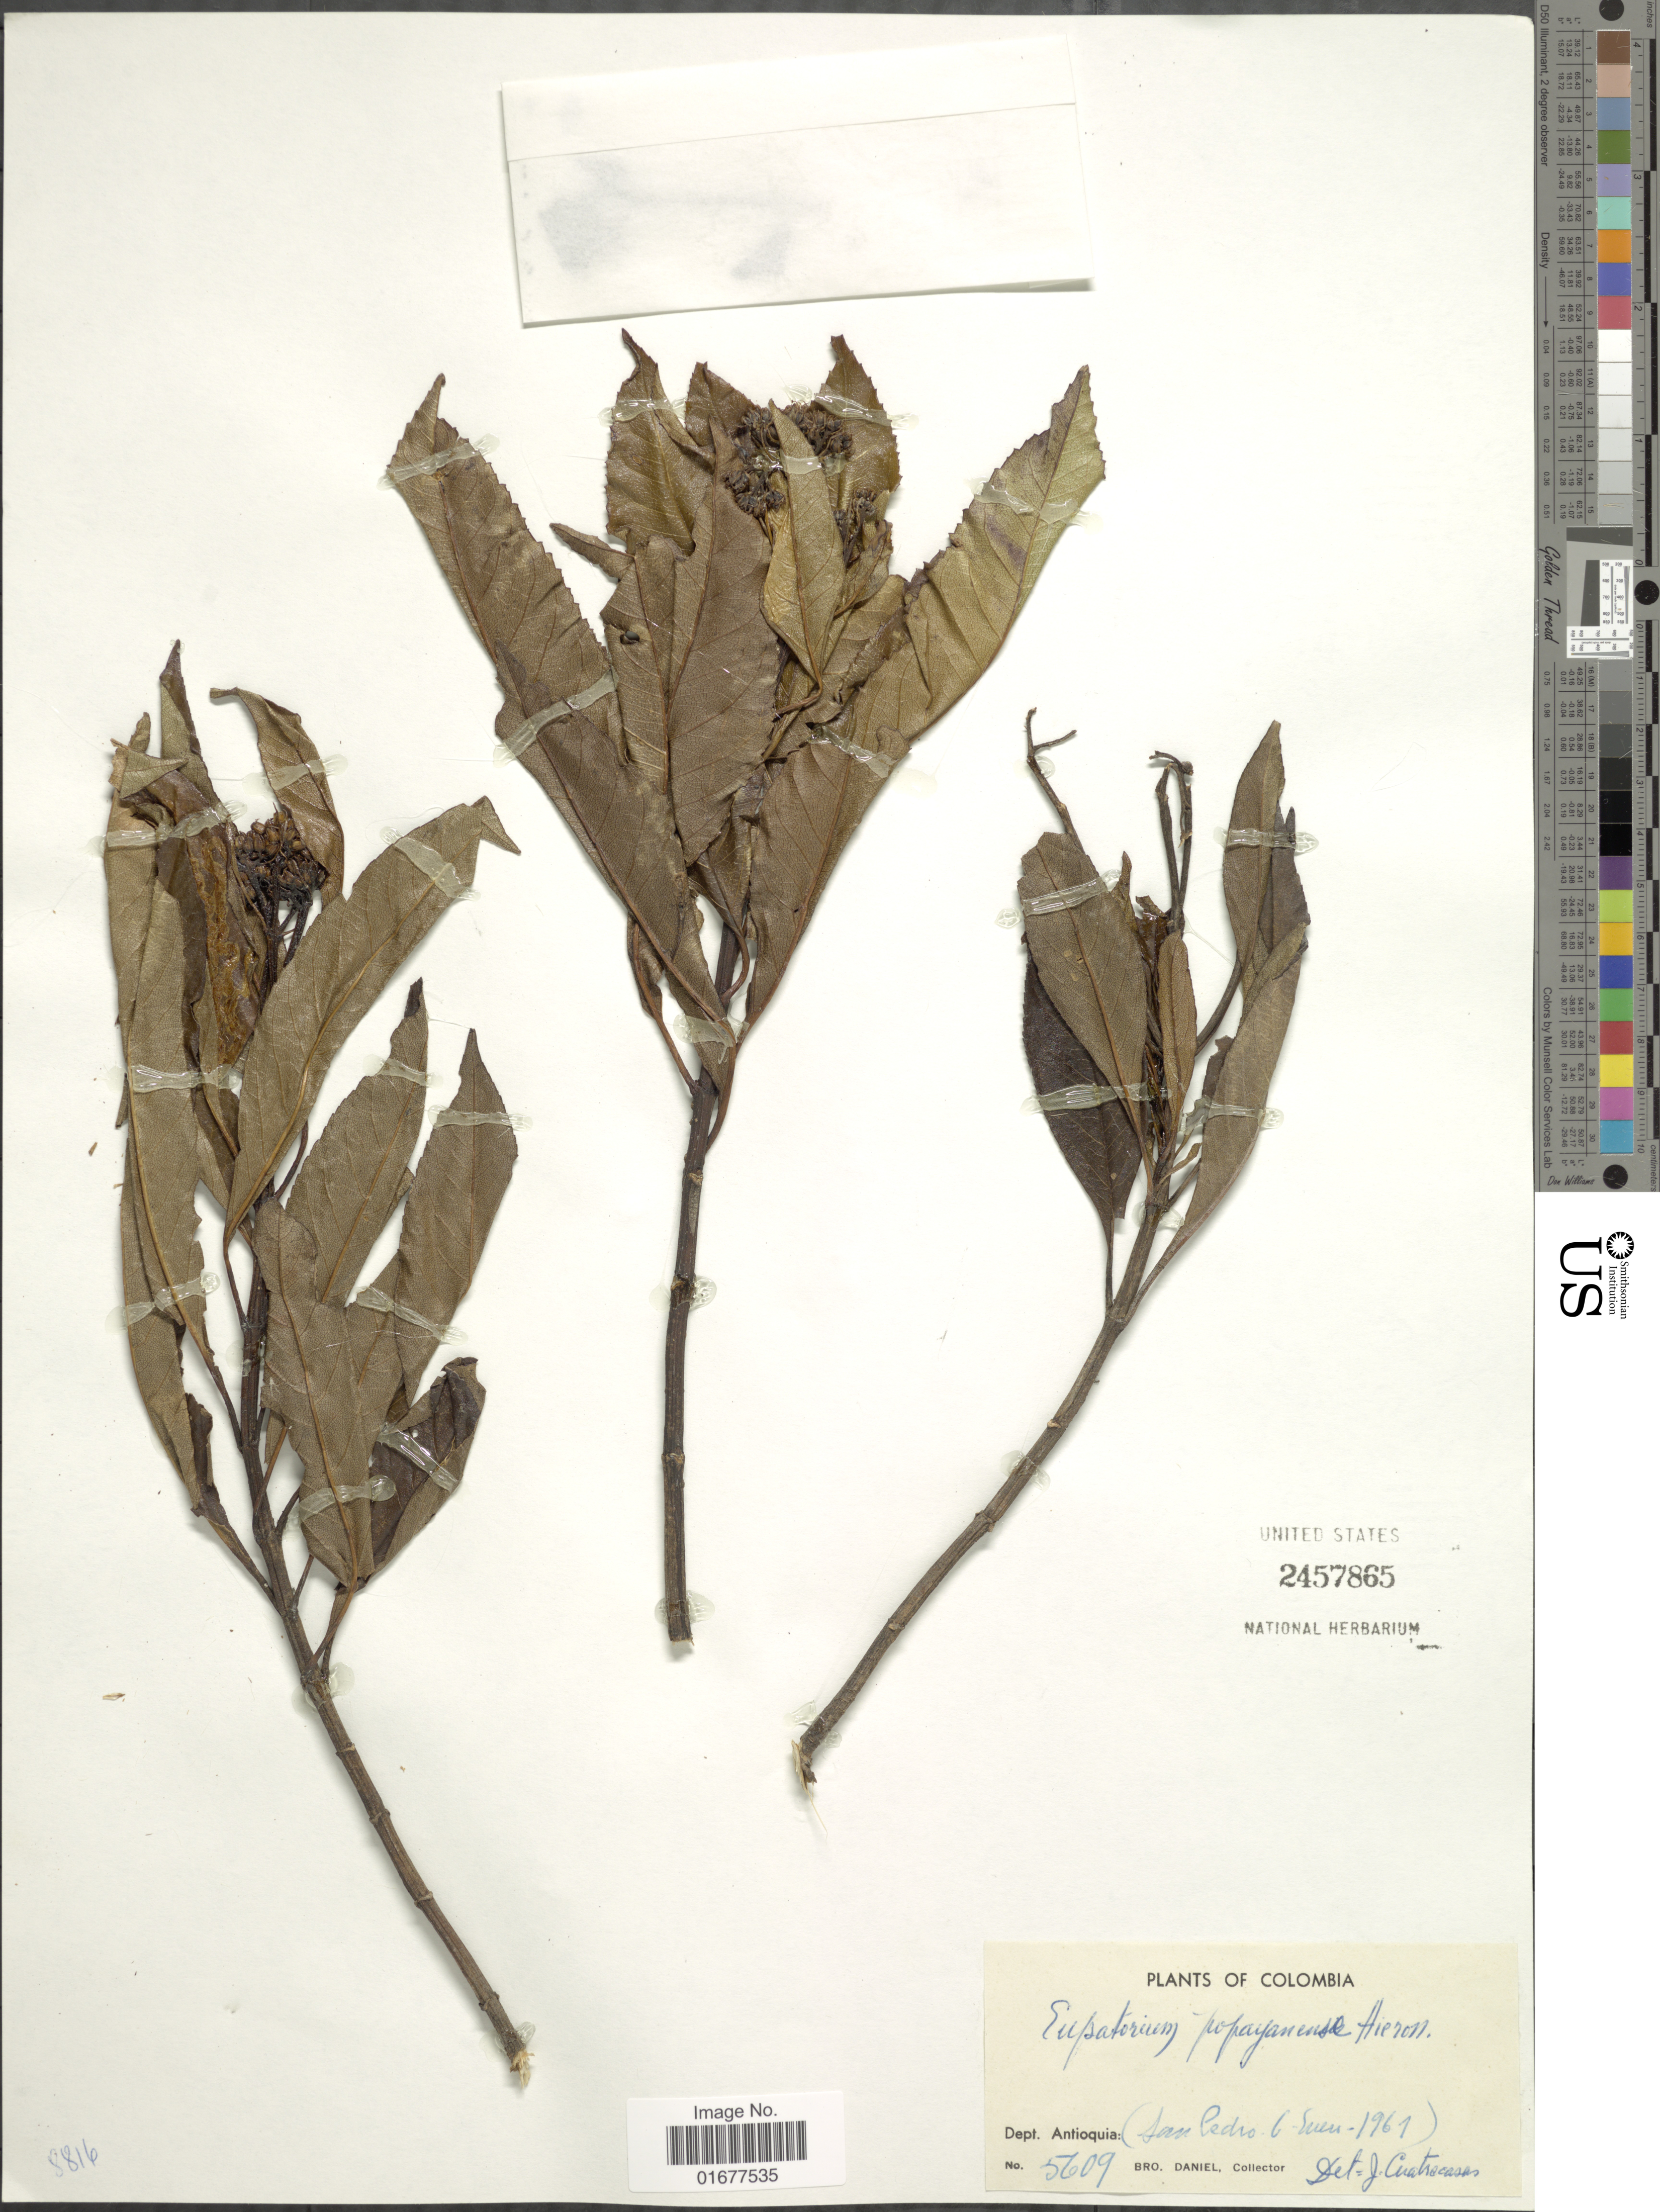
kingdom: Plantae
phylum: Tracheophyta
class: Magnoliopsida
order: Asterales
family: Asteraceae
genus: Ageratina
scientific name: Ageratina popayanensis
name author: (H. Rob.) R.M. King & H. Rob.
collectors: Bro. Daniel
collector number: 5609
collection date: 1961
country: Colombia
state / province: Antioquia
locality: (San Pedro C- Seven-1961) [interpreted]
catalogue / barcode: US 2457865